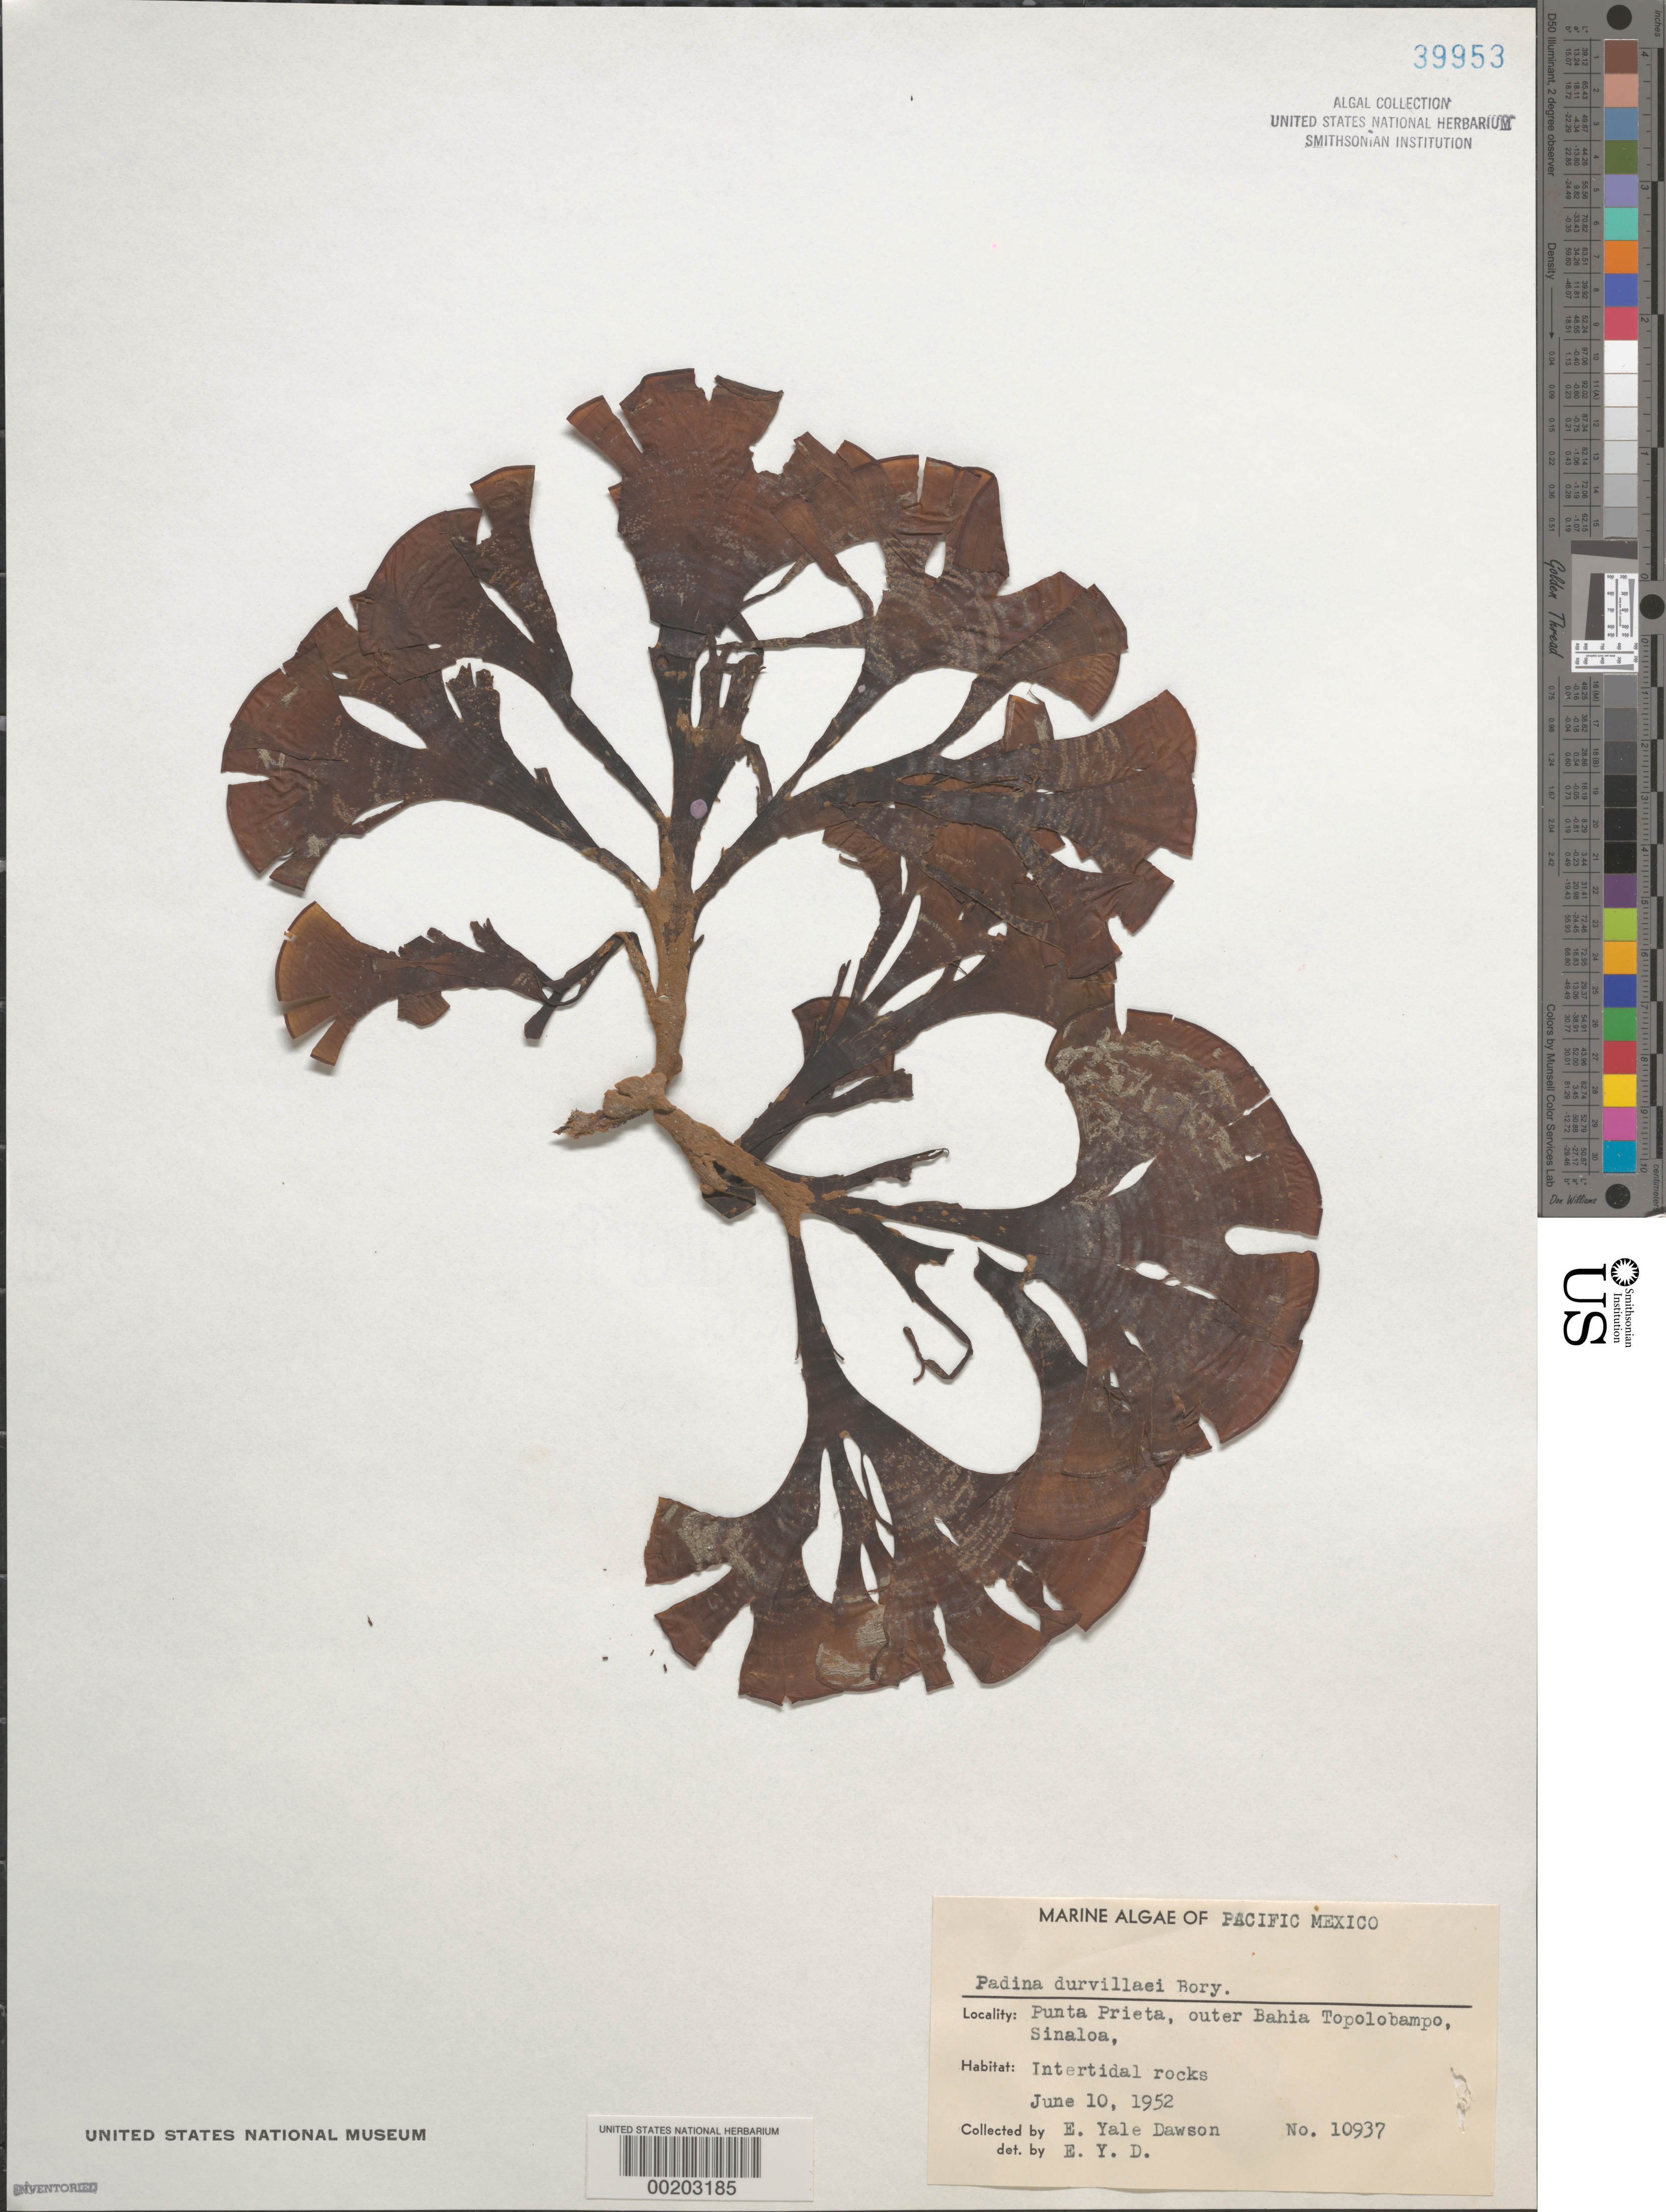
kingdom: Chromista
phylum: Ochrophyta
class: Phaeophyceae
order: Dictyotales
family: Dictyotaceae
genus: Padina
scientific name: Padina durvillaei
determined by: Dawson, E. Y.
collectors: E. Y. Dawson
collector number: EYD 10937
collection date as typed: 10 Jun 1952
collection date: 1952-06-10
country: Mexico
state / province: Sinaloa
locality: Punta Prieta, outer Bahia Topolobampo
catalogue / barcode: US 39953